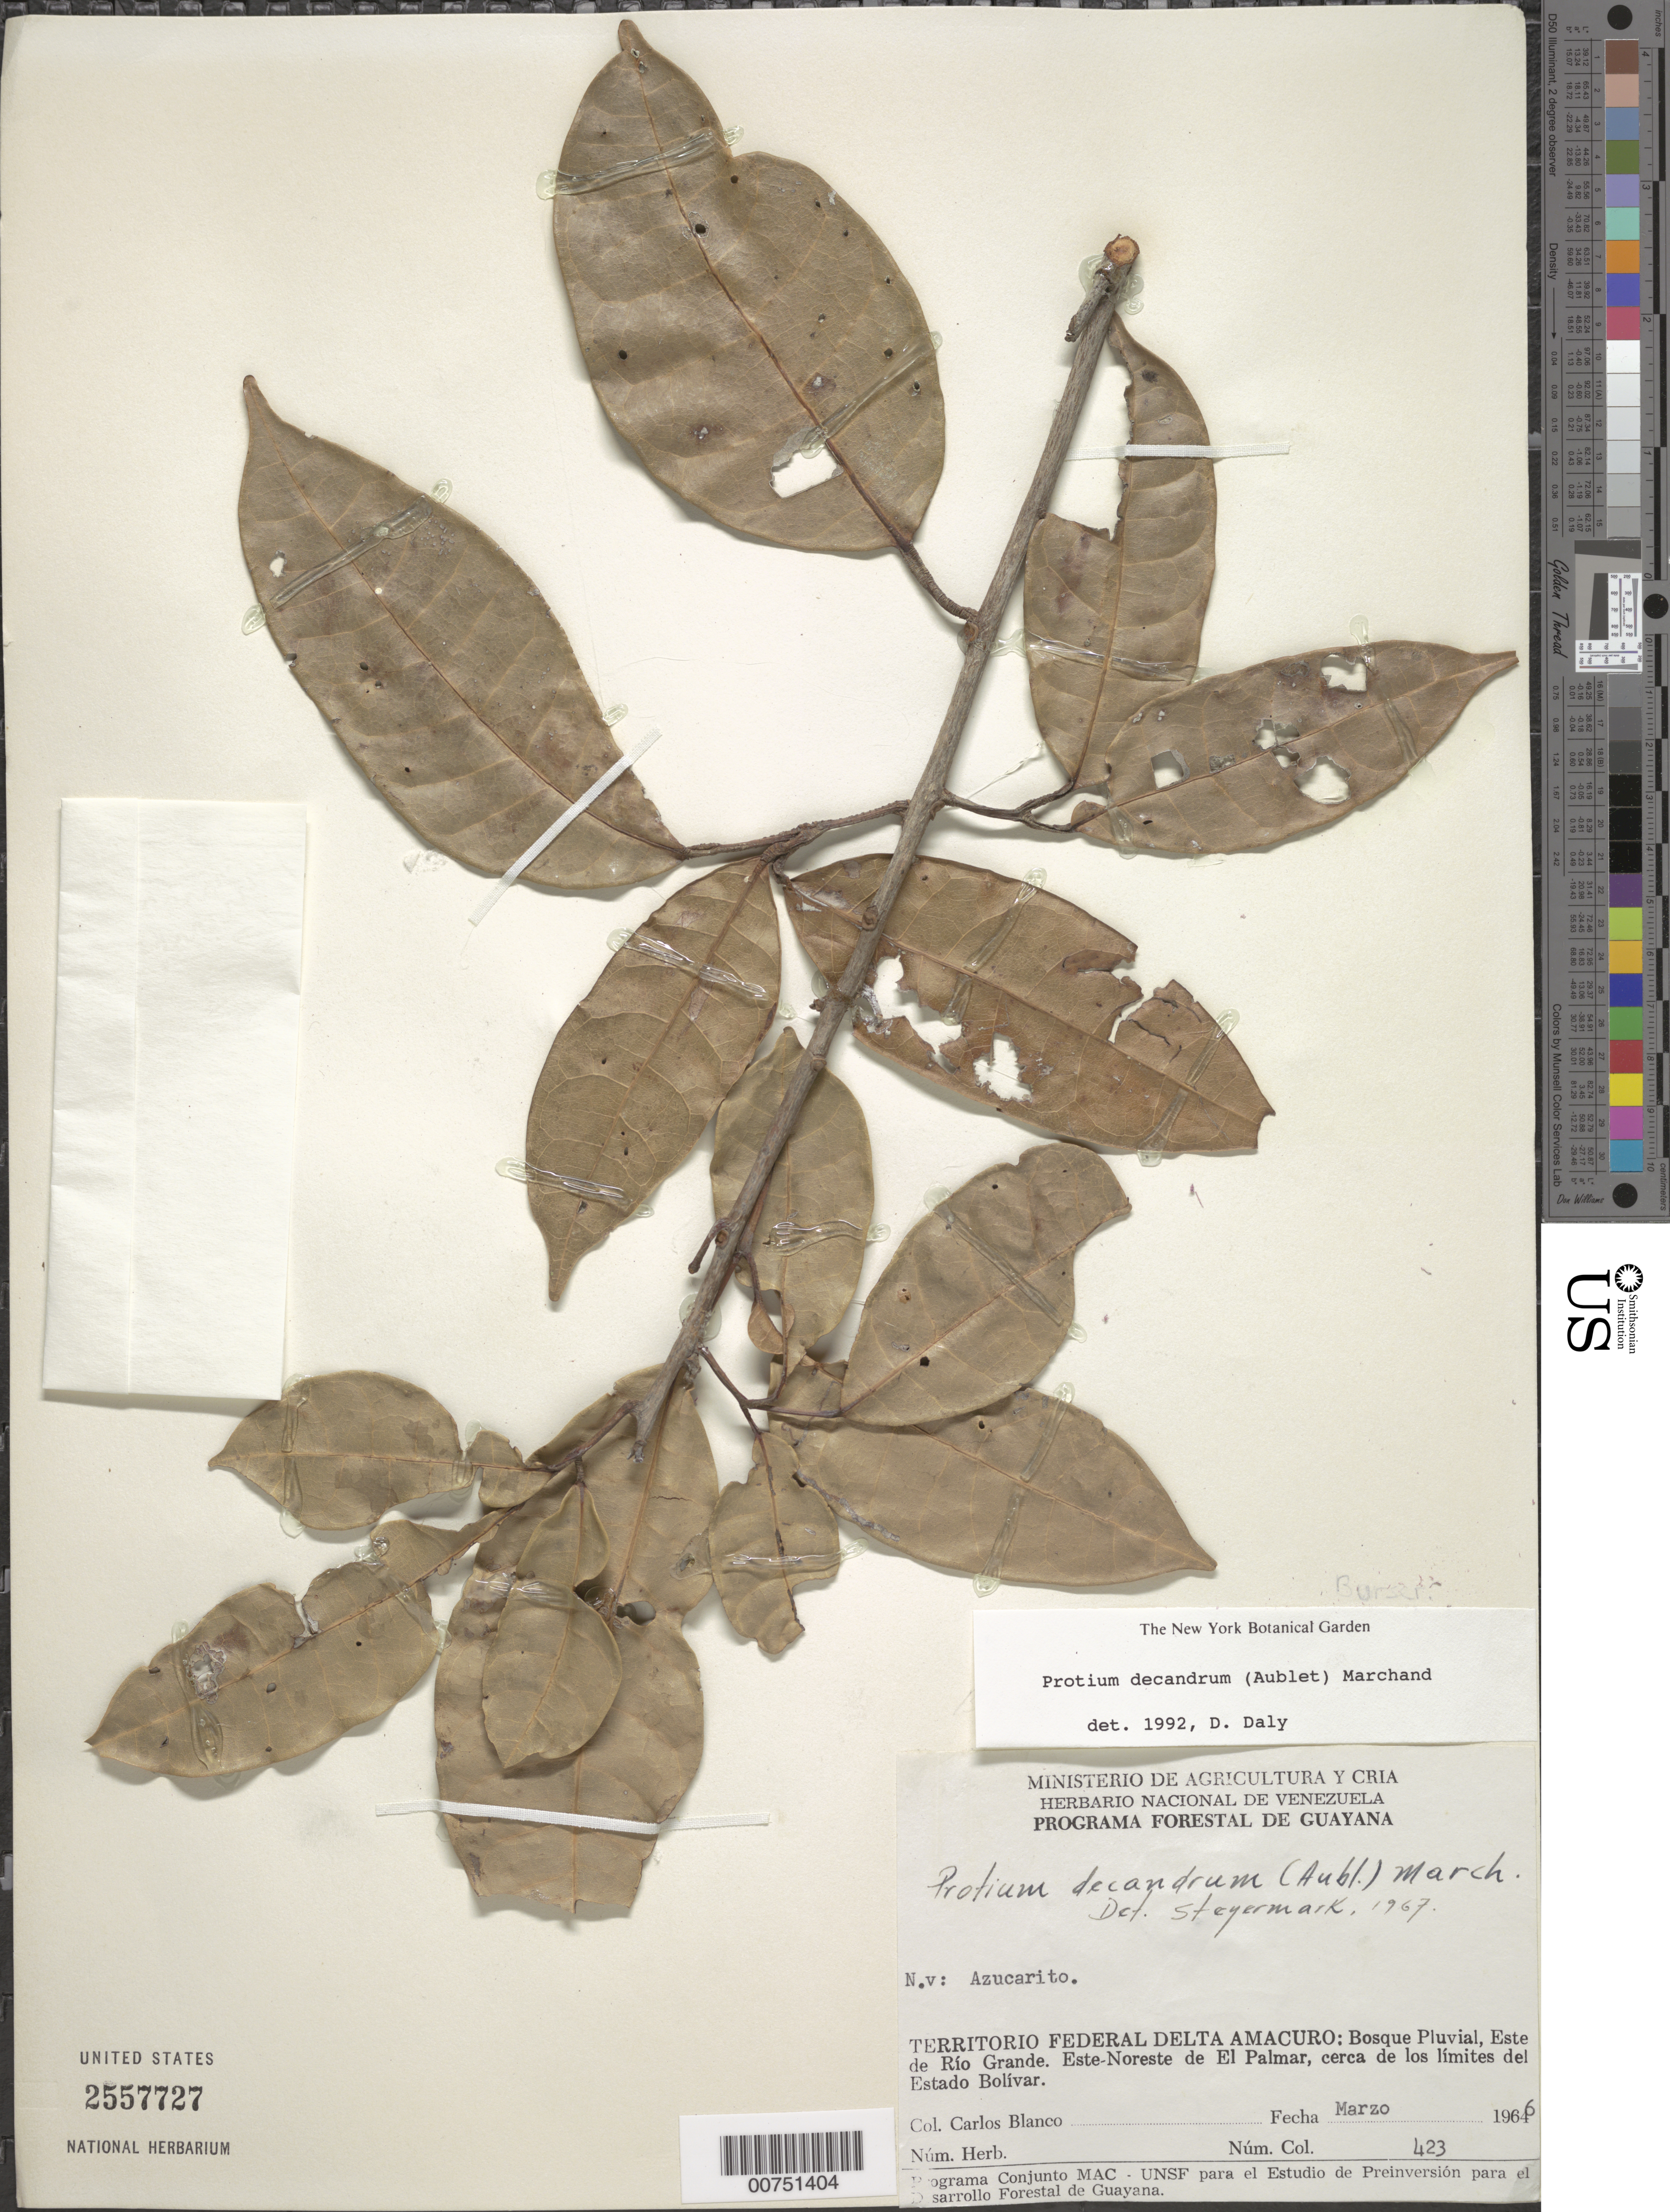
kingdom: Plantae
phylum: Tracheophyta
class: Magnoliopsida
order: Sapindales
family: Burseraceae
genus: Protium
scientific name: Protium decandrum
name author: (Aubl.) Marchand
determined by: Daly, D. C.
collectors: C. A. Blanco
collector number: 423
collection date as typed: Mar-66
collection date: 1966-03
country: Venezuela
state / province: Delta Amacuro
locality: Río Grande, Este de; Este-Noreste de El Palmar, cerca de los limites del Estado Bolívar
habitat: Bosque pluvial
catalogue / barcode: US 2557727